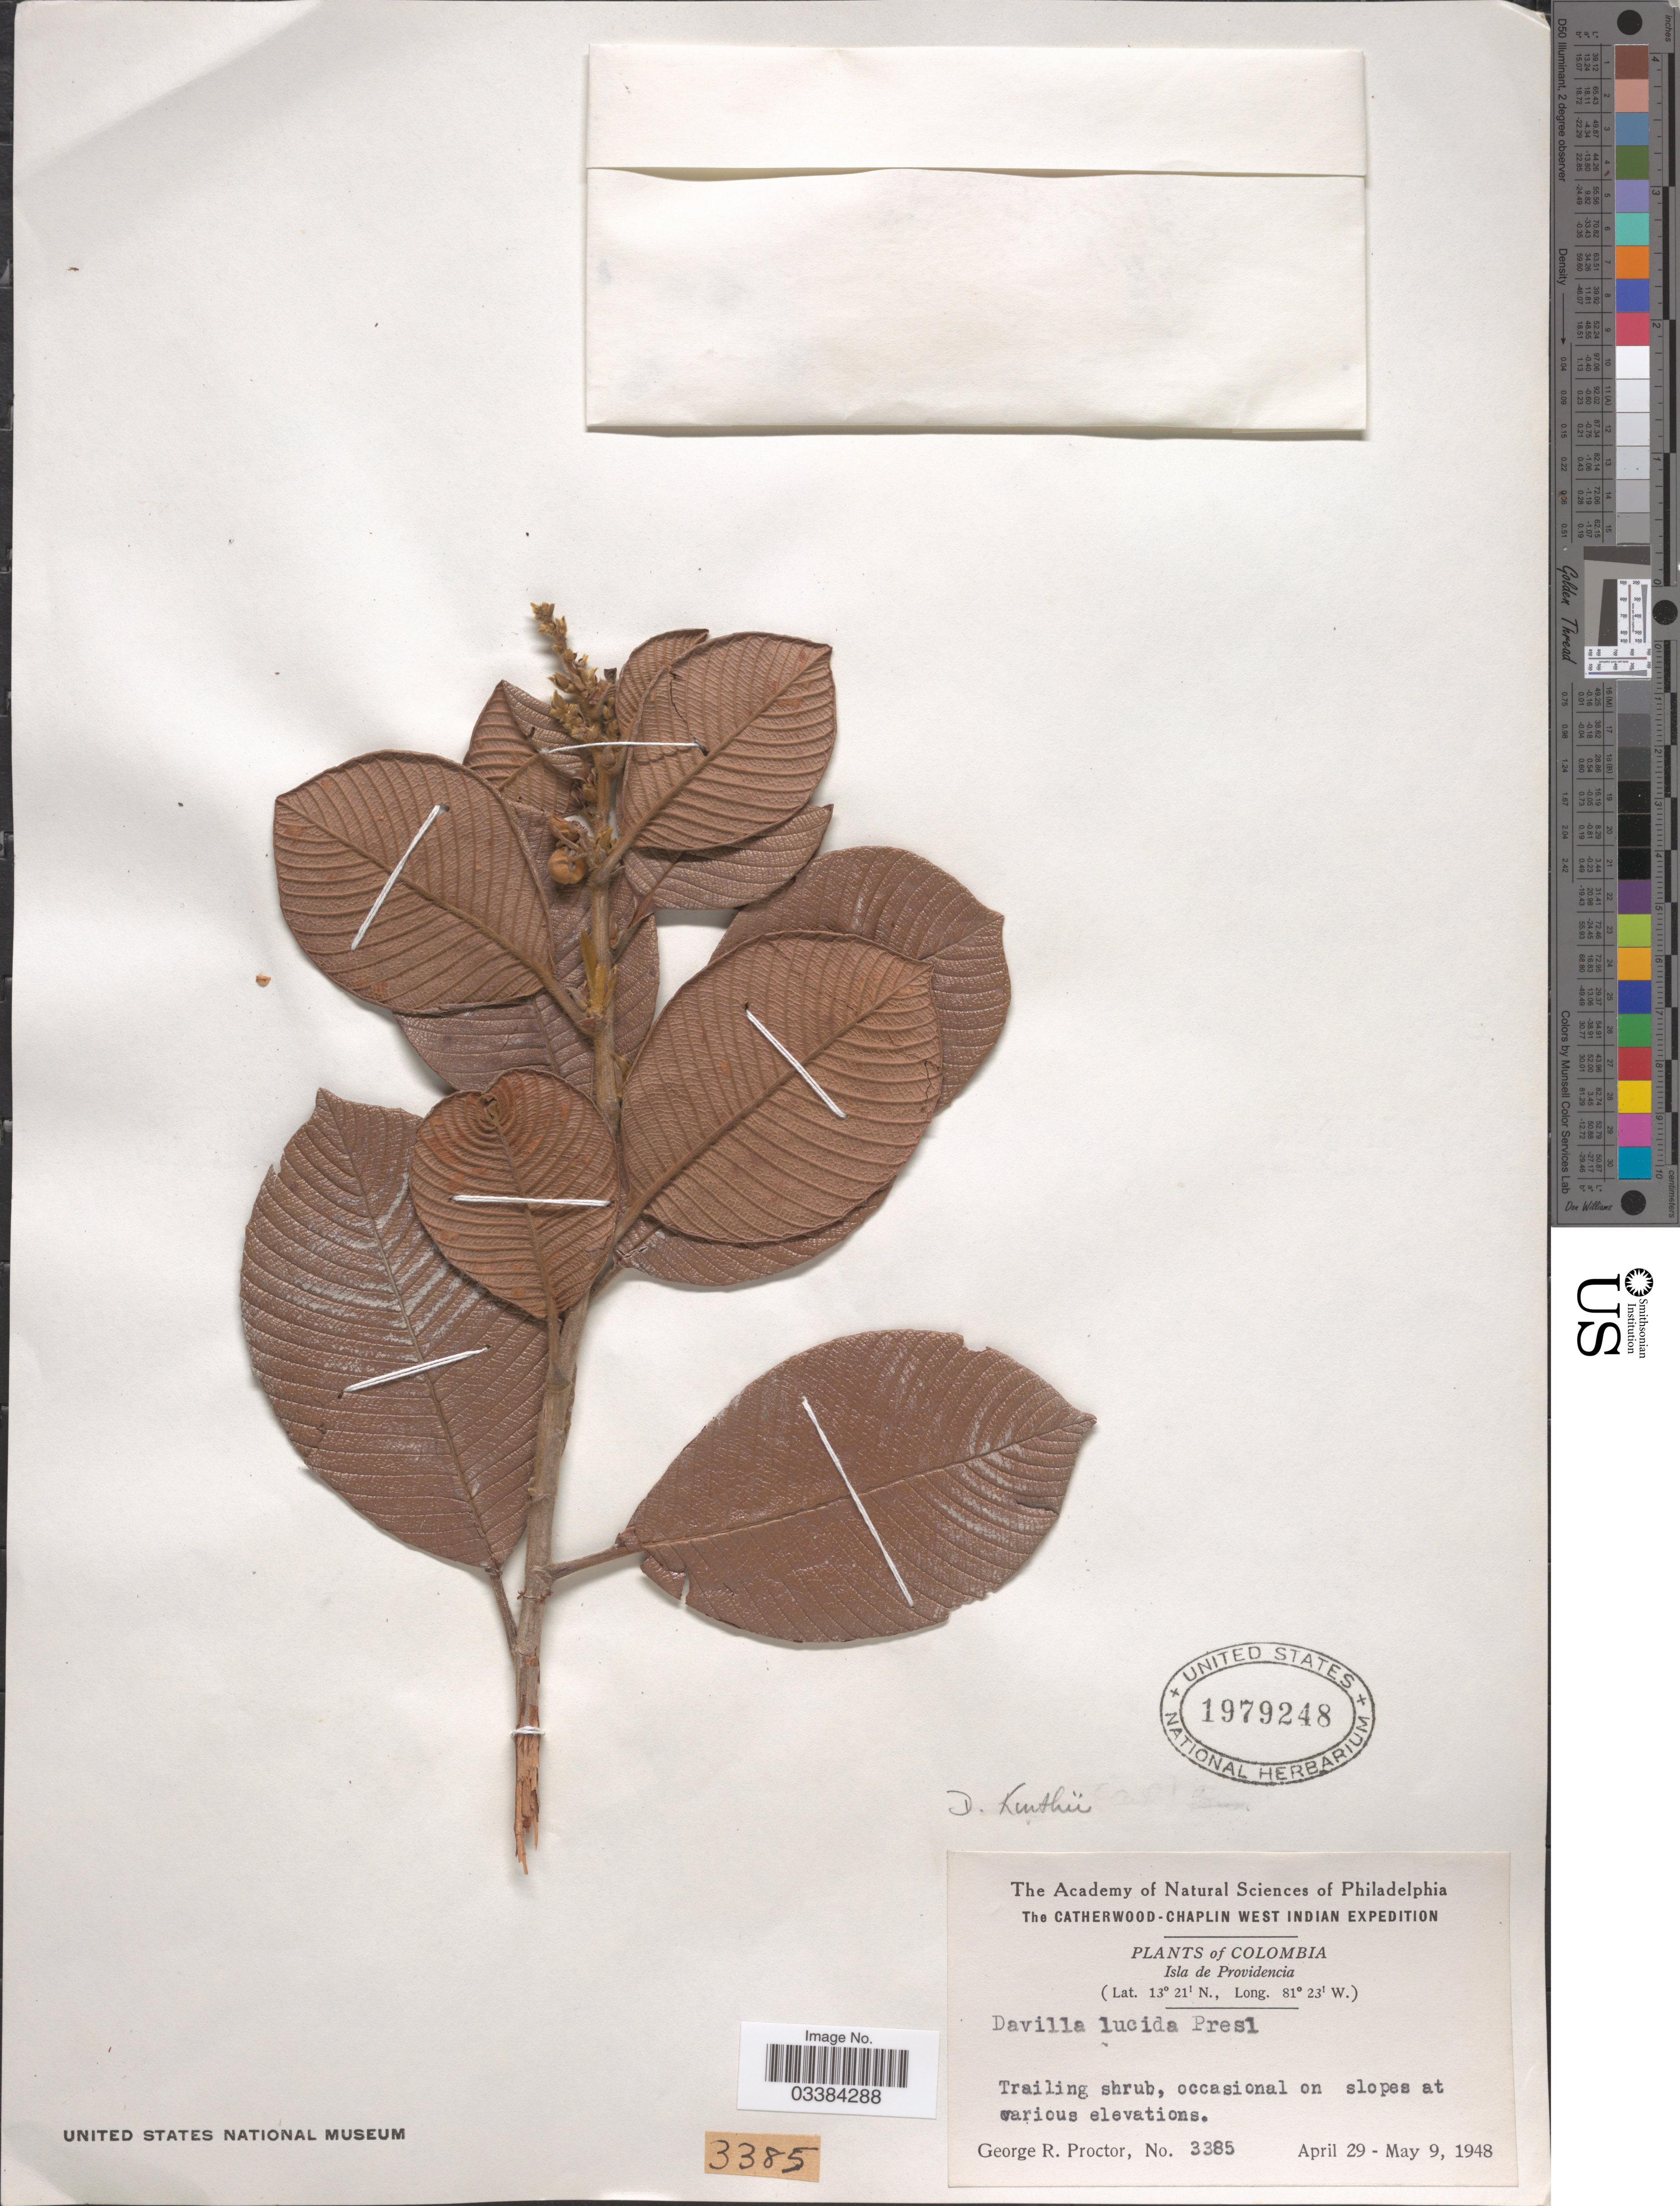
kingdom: Plantae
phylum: Tracheophyta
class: Magnoliopsida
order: Dilleniales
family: Dilleniaceae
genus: Davilla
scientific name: Davilla kunthii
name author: A. St.-Hil.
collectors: G. Proctor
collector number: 3385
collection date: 1948-04-29/1948-05-09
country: Colombia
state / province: San Andres y Providencia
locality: Isla de Providencia. Occasional on slopes at various elevations.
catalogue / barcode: US 1979248